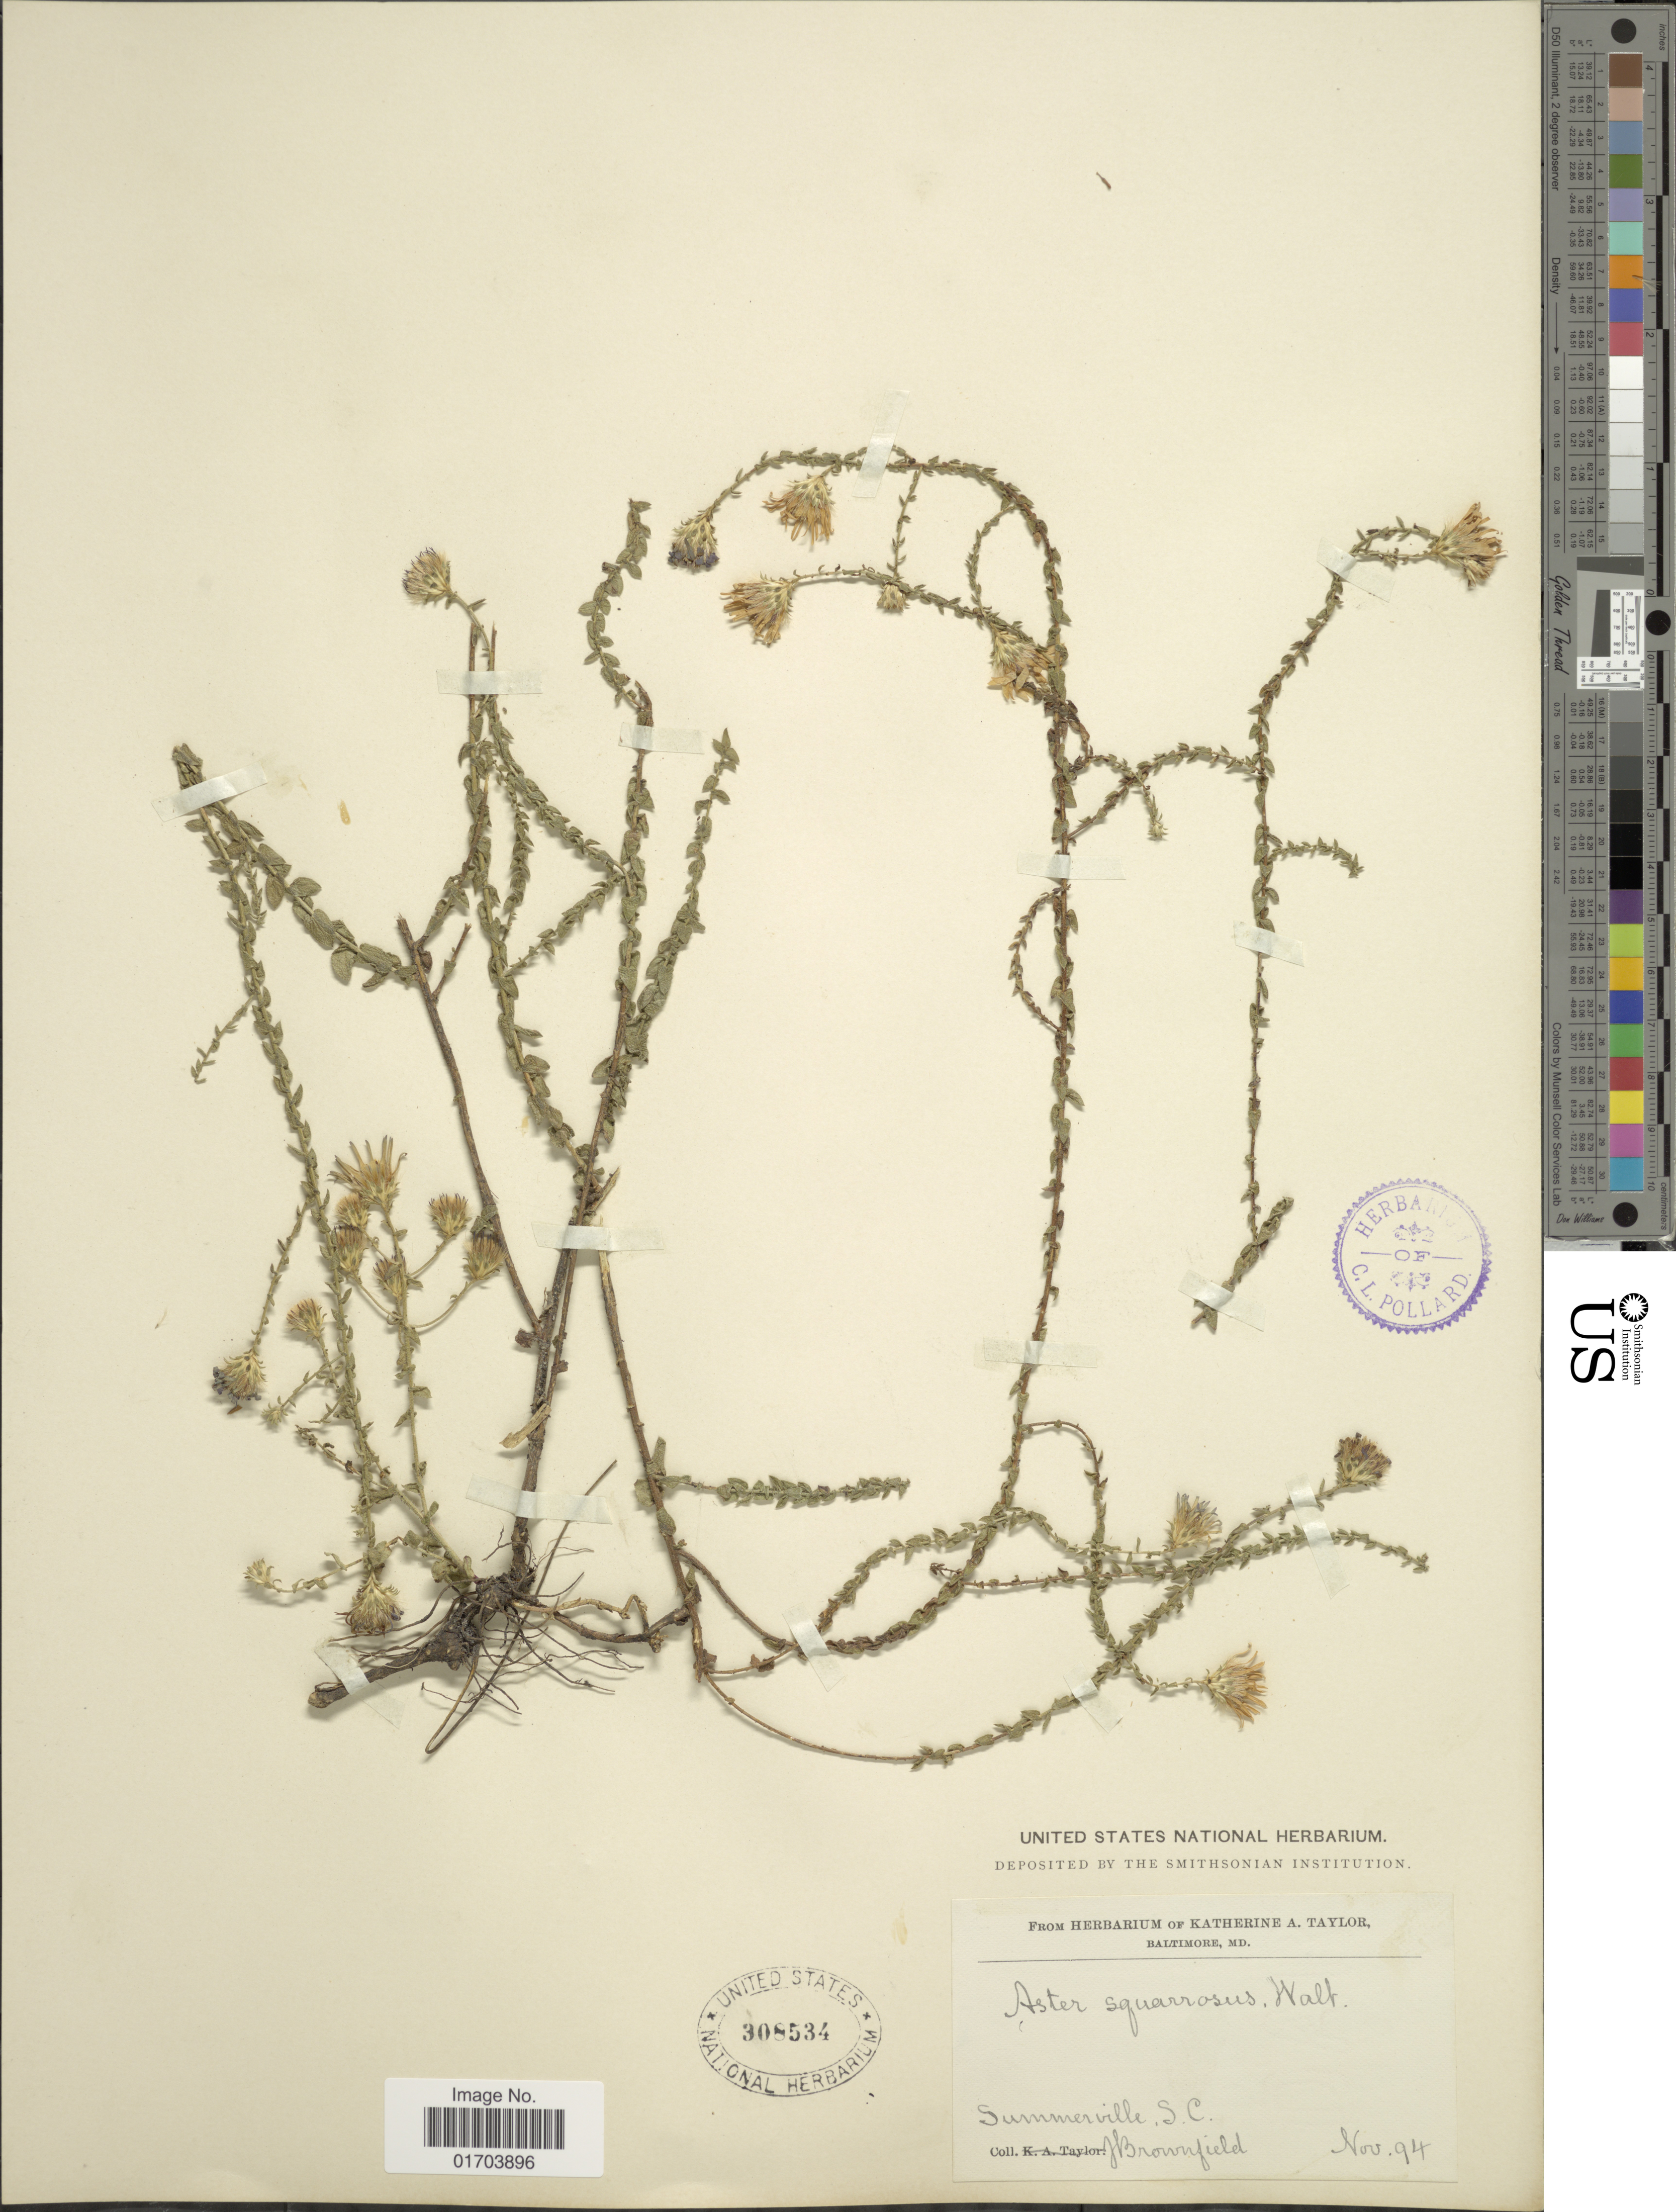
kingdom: Plantae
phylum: Tracheophyta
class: Magnoliopsida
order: Asterales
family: Asteraceae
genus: Symphyotrichum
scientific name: Symphyotrichum walteri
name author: (Alexander) G.L. Nesom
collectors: J. Brownfield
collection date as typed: Transcribed d/m/y: /11/94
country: United States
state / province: South Carolina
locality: Summerville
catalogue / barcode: US 308534